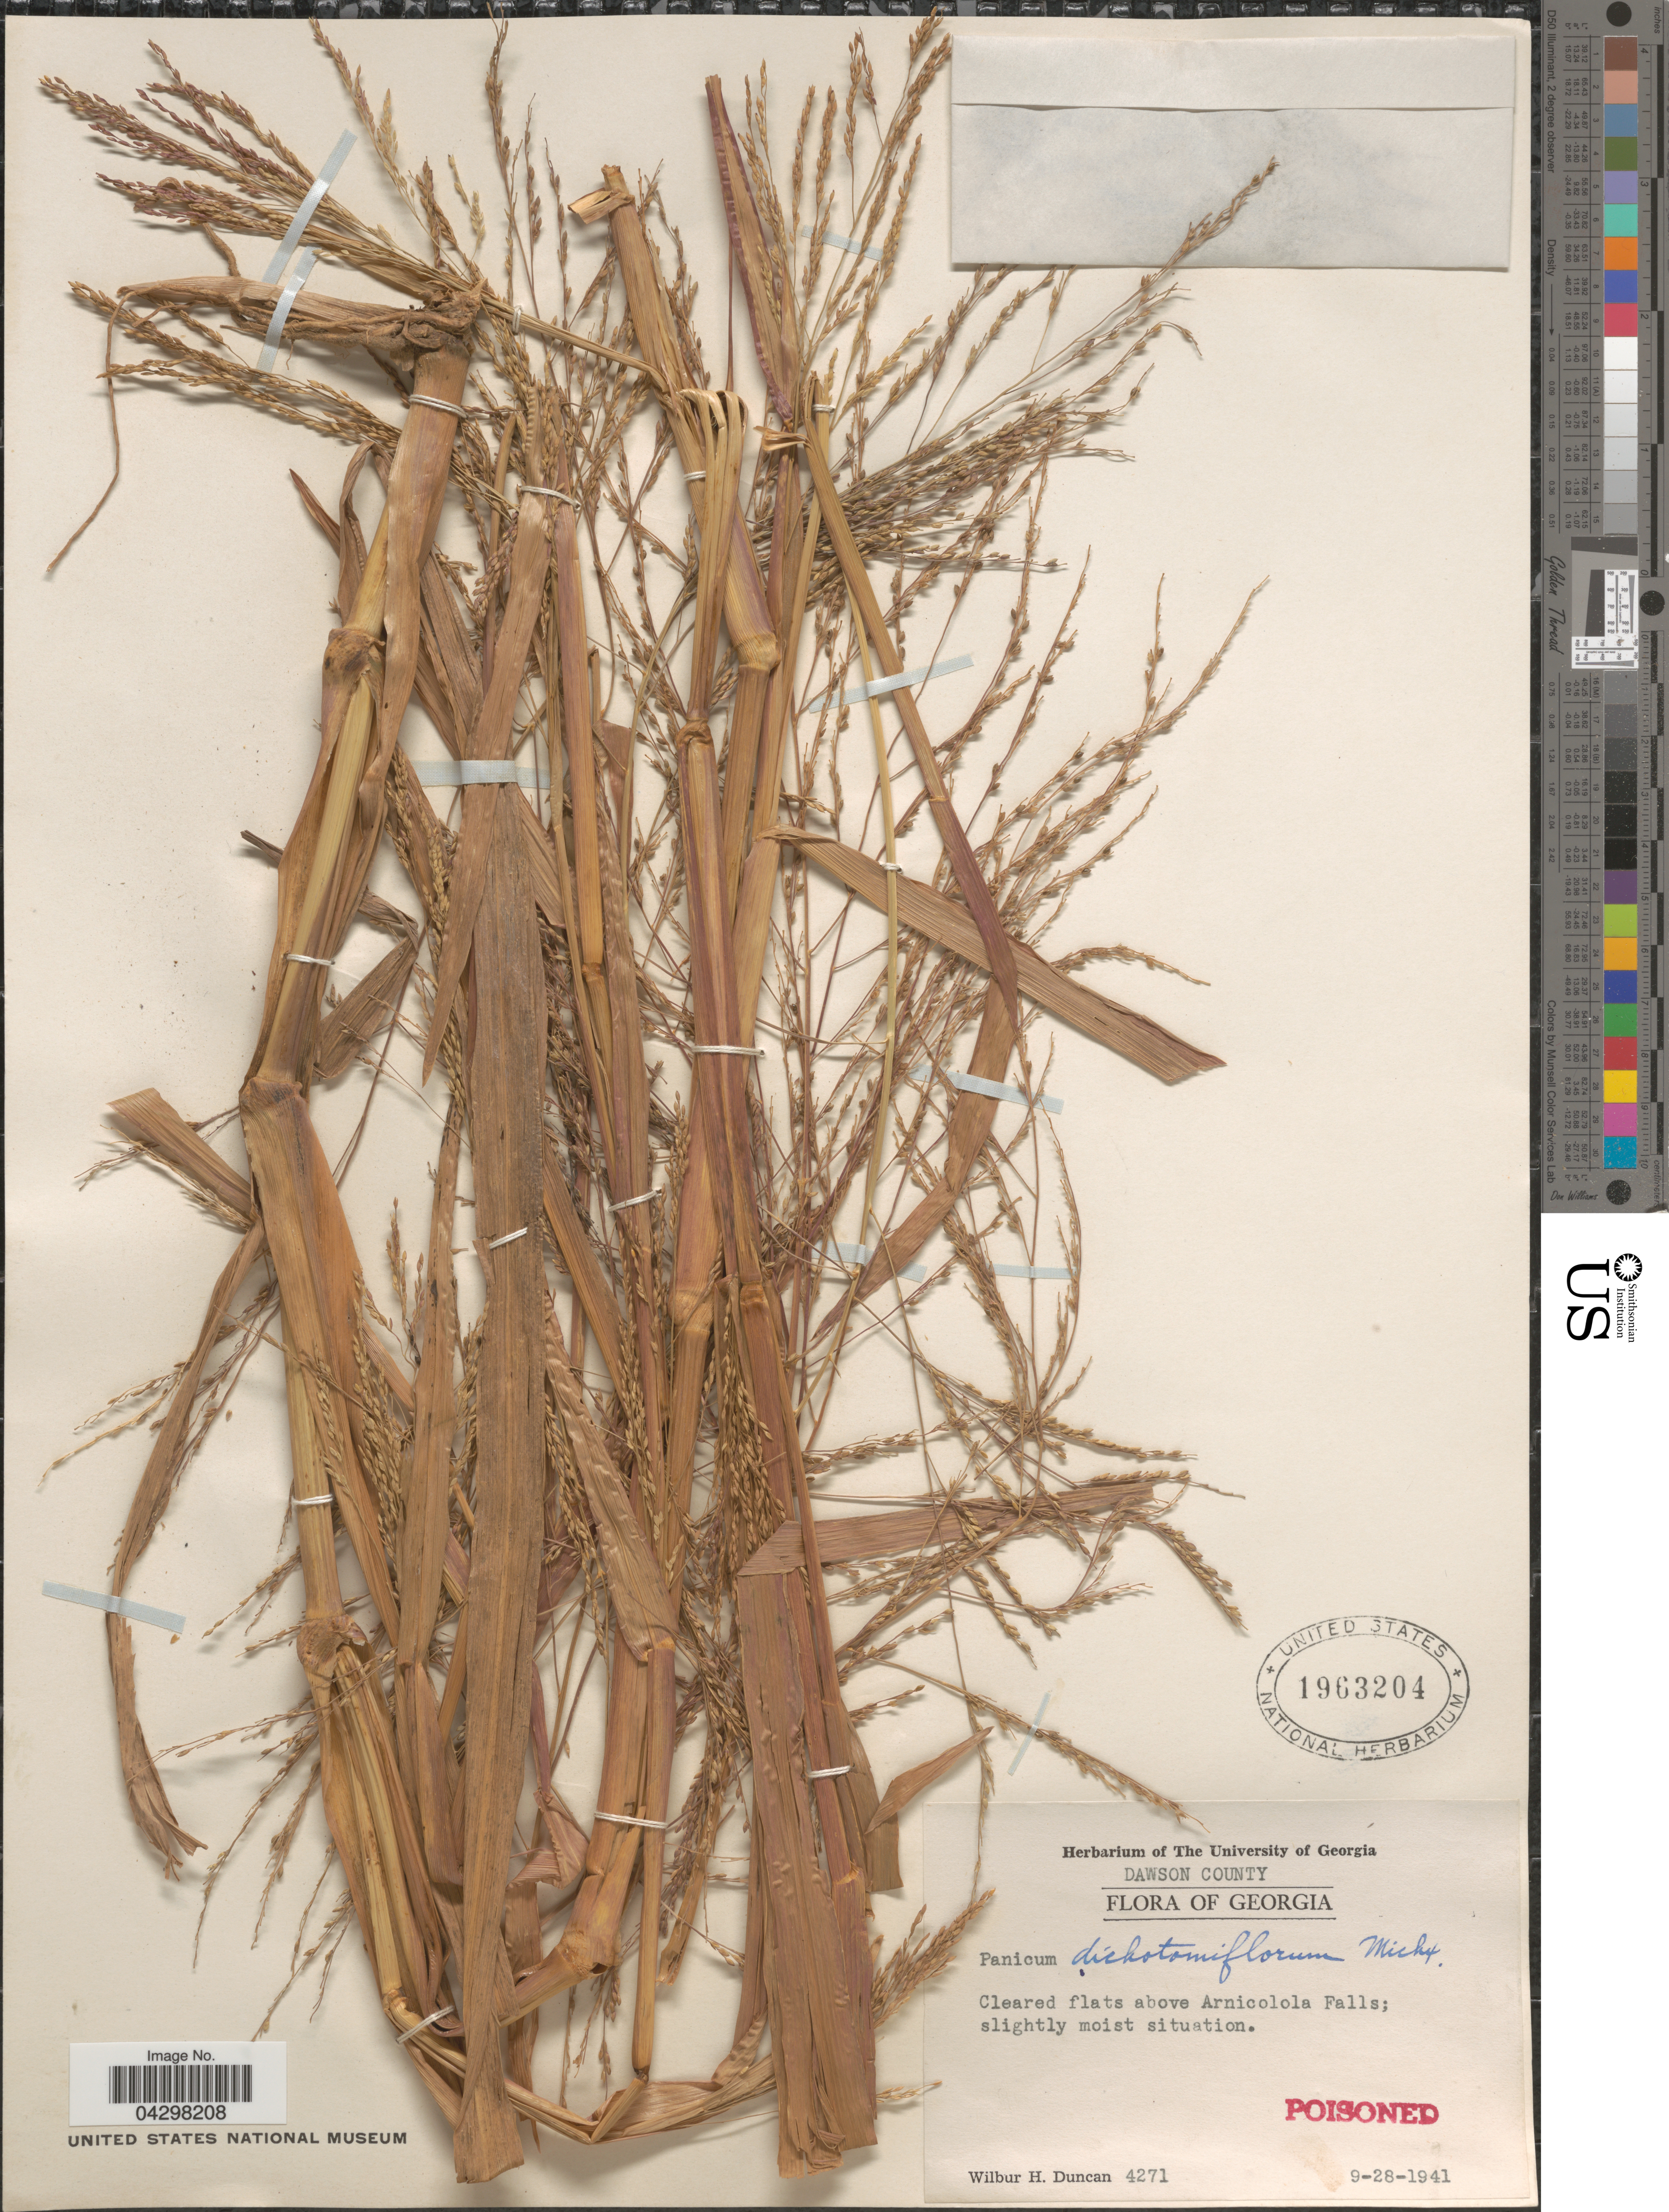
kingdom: Plantae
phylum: Tracheophyta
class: Liliopsida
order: Poales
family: Poaceae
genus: Panicum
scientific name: Panicum dichotomiflorum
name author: Michx.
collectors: W. H. Duncan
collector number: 4271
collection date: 1941-09-28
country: United States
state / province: Georgia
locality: Dawson County. Cleared flats above Arnicolola Falls.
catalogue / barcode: US 1963204